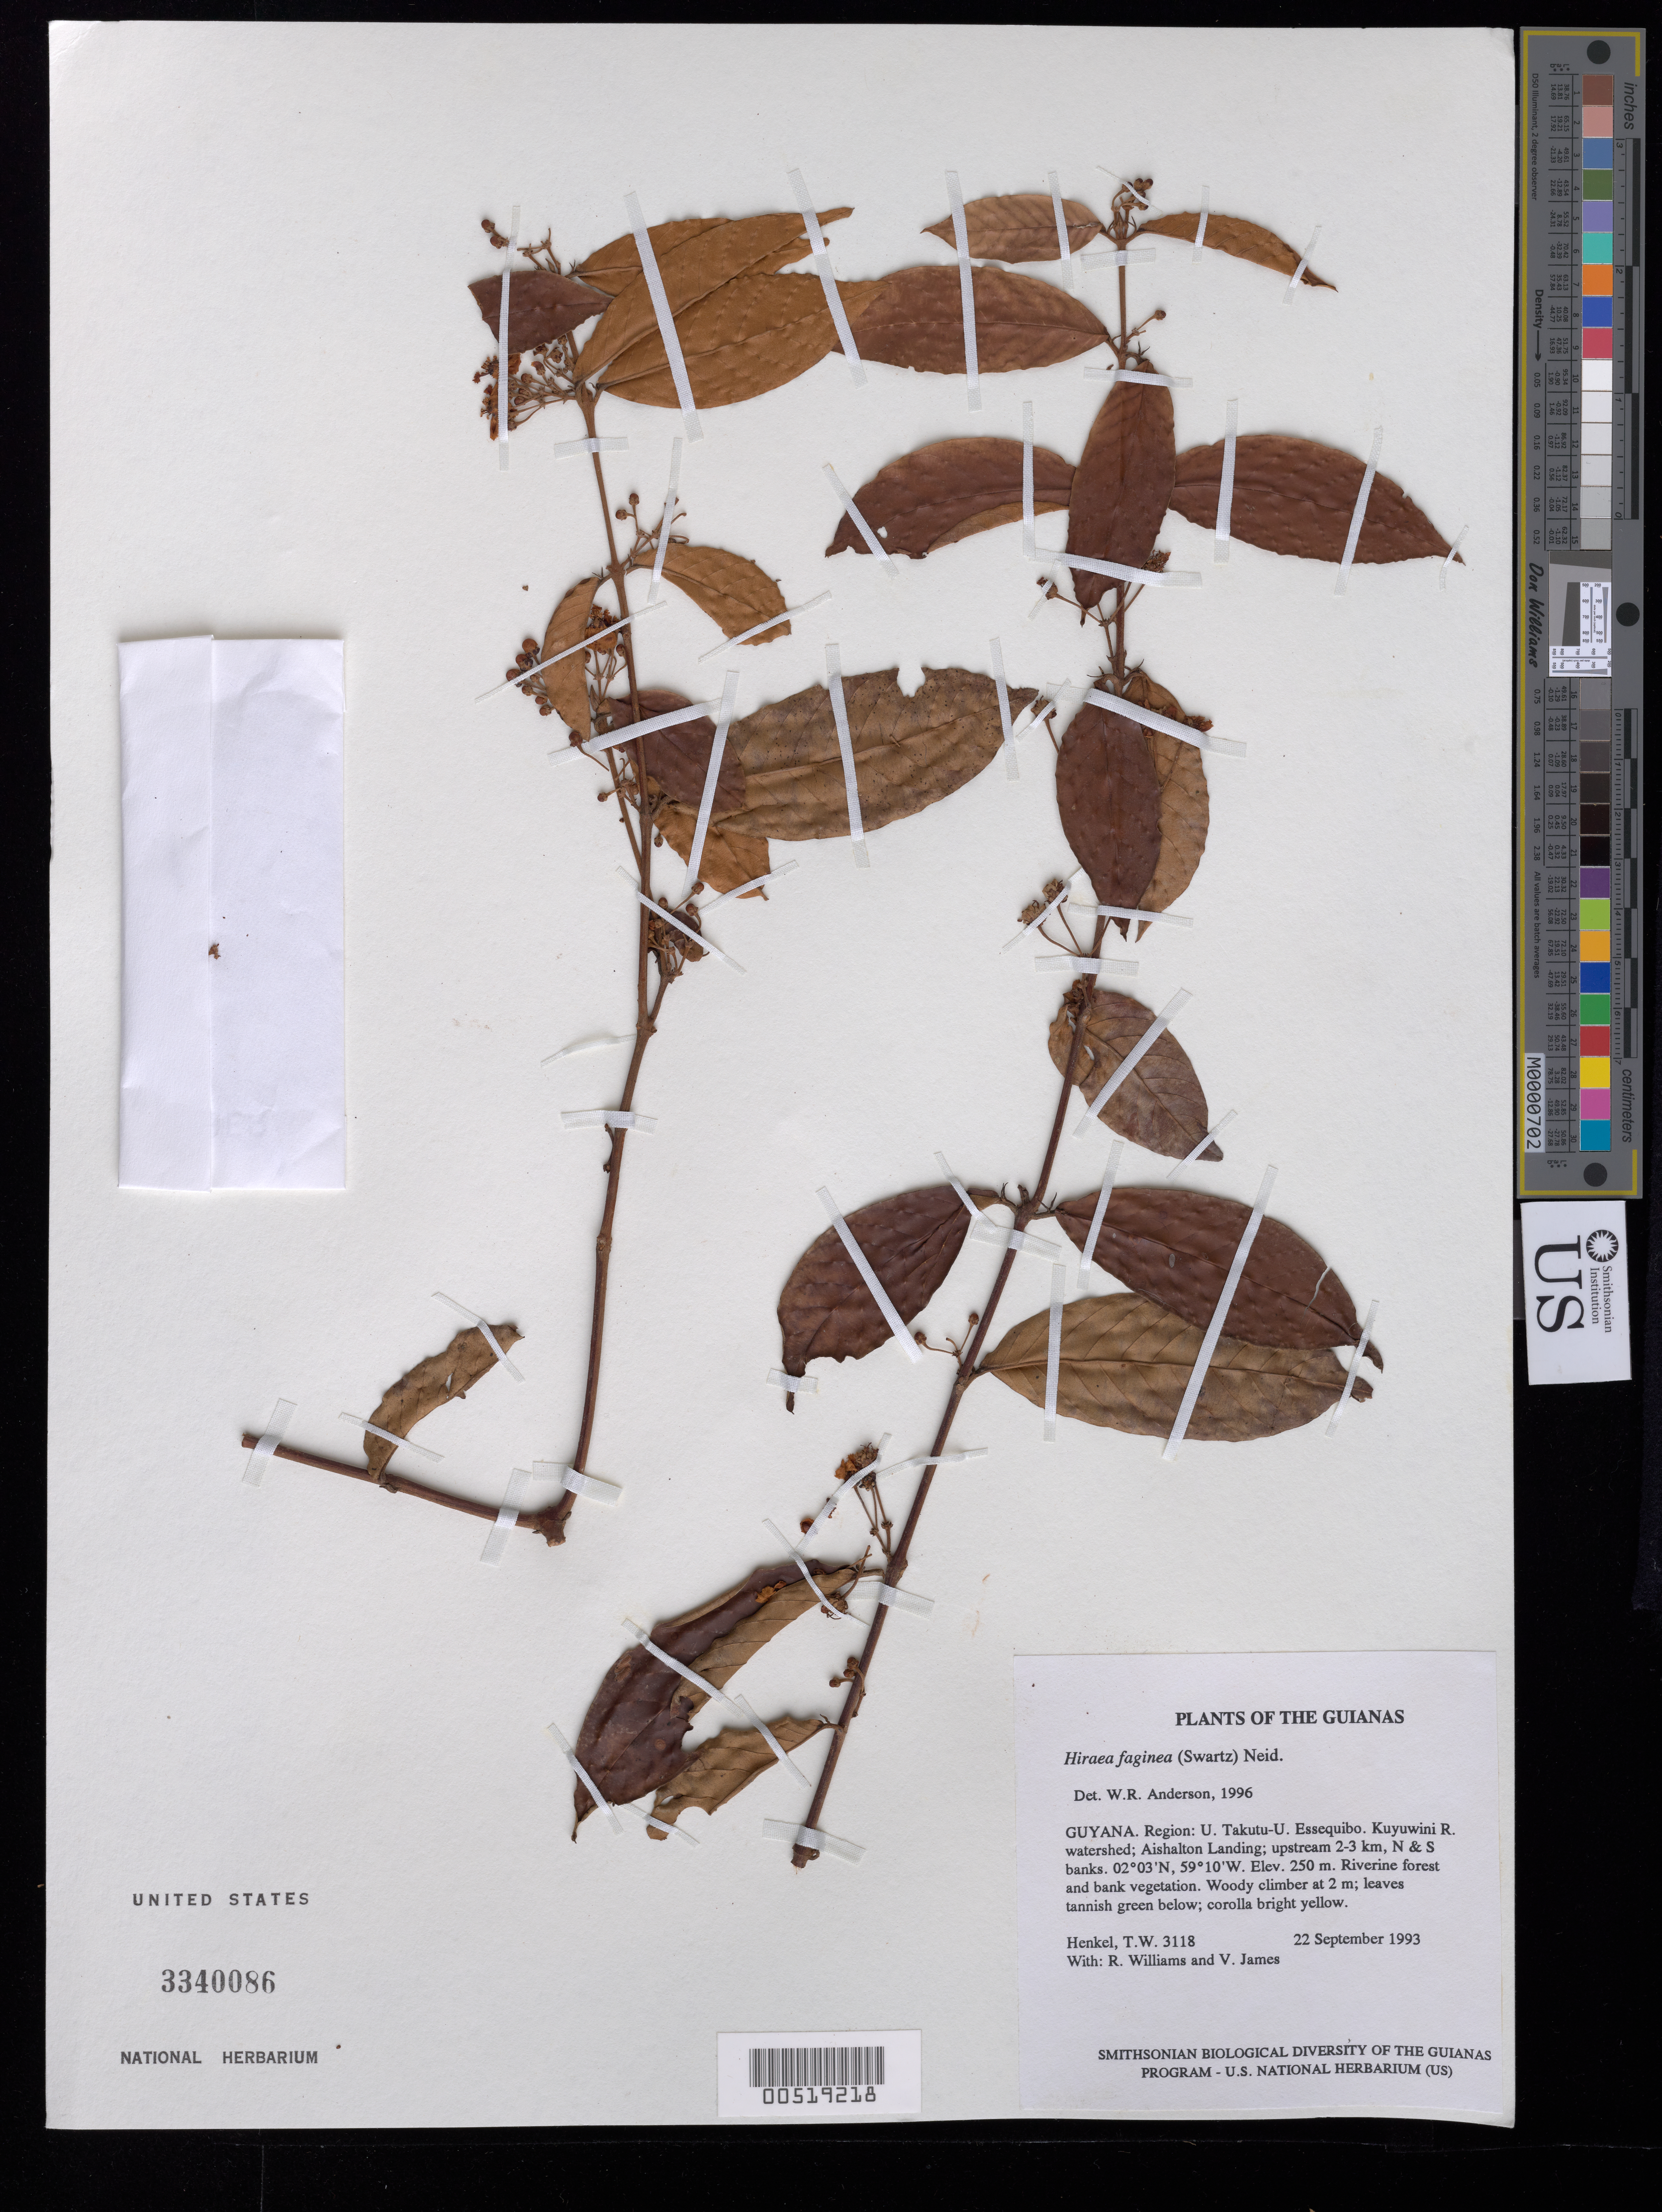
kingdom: Plantae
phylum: Tracheophyta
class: Magnoliopsida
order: Malpighiales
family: Malpighiaceae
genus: Hiraea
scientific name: Hiraea faginea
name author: (Sw.) Nied.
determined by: Anderson, W. R., (MICH), University of Michigan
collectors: T. Henkel, R. Williams & V. James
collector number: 3118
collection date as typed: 22 September 1993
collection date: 1993-09-22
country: Guyana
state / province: U. Takutu-U. Essequibo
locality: Kuyuwini R. watershed; Aishalton Landing; upstream 2-3 km, N & S banks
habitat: Riverine forest and bank vegetation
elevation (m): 250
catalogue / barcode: US 3340086